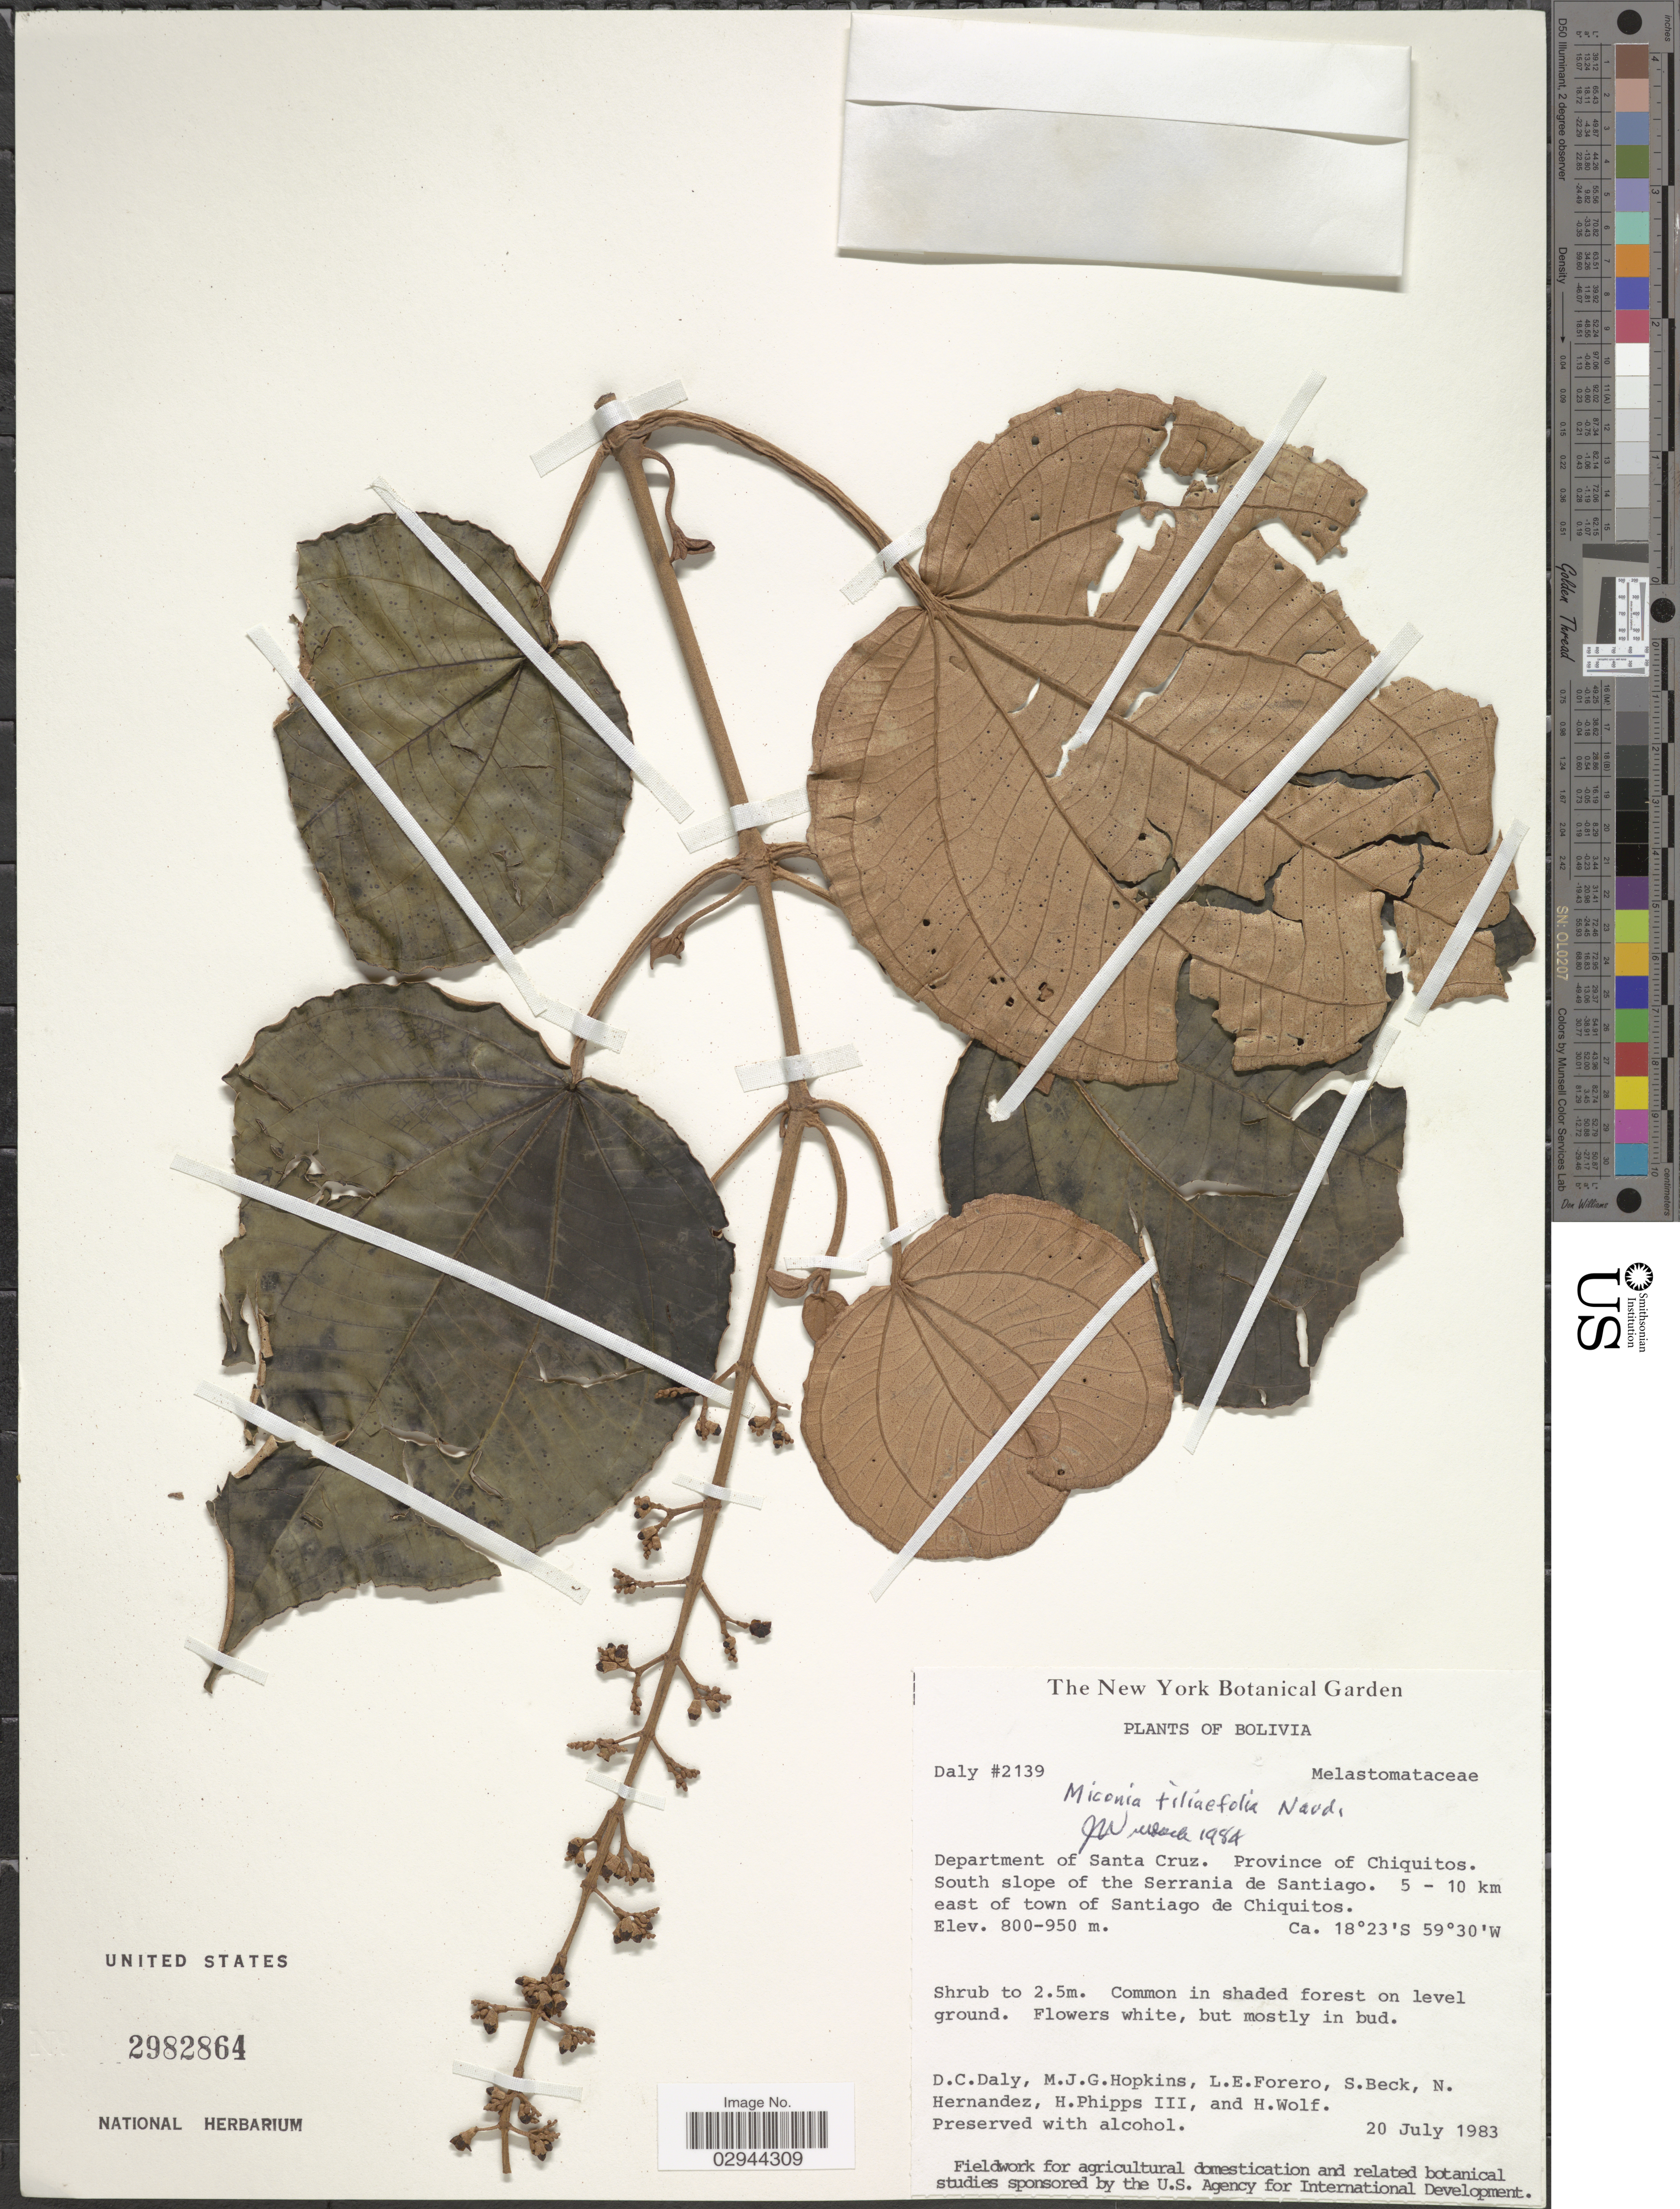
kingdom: Plantae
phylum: Tracheophyta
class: Magnoliopsida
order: Myrtales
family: Melastomataceae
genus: Miconia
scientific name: Miconia tiliifolia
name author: Naudin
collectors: D. C. Daly, M. J. G. Hopkins, L. Forero, S. G. Beck & et al.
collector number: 2139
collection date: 1983-07-20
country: Bolivia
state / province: Santa Cruz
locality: Department of Santa Cruz. Province of Chiquitos. South slope of the Serrania de Santiago. 5 - 10 km east of town of Santiago de Chiquitos.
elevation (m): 800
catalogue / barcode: US 2982864